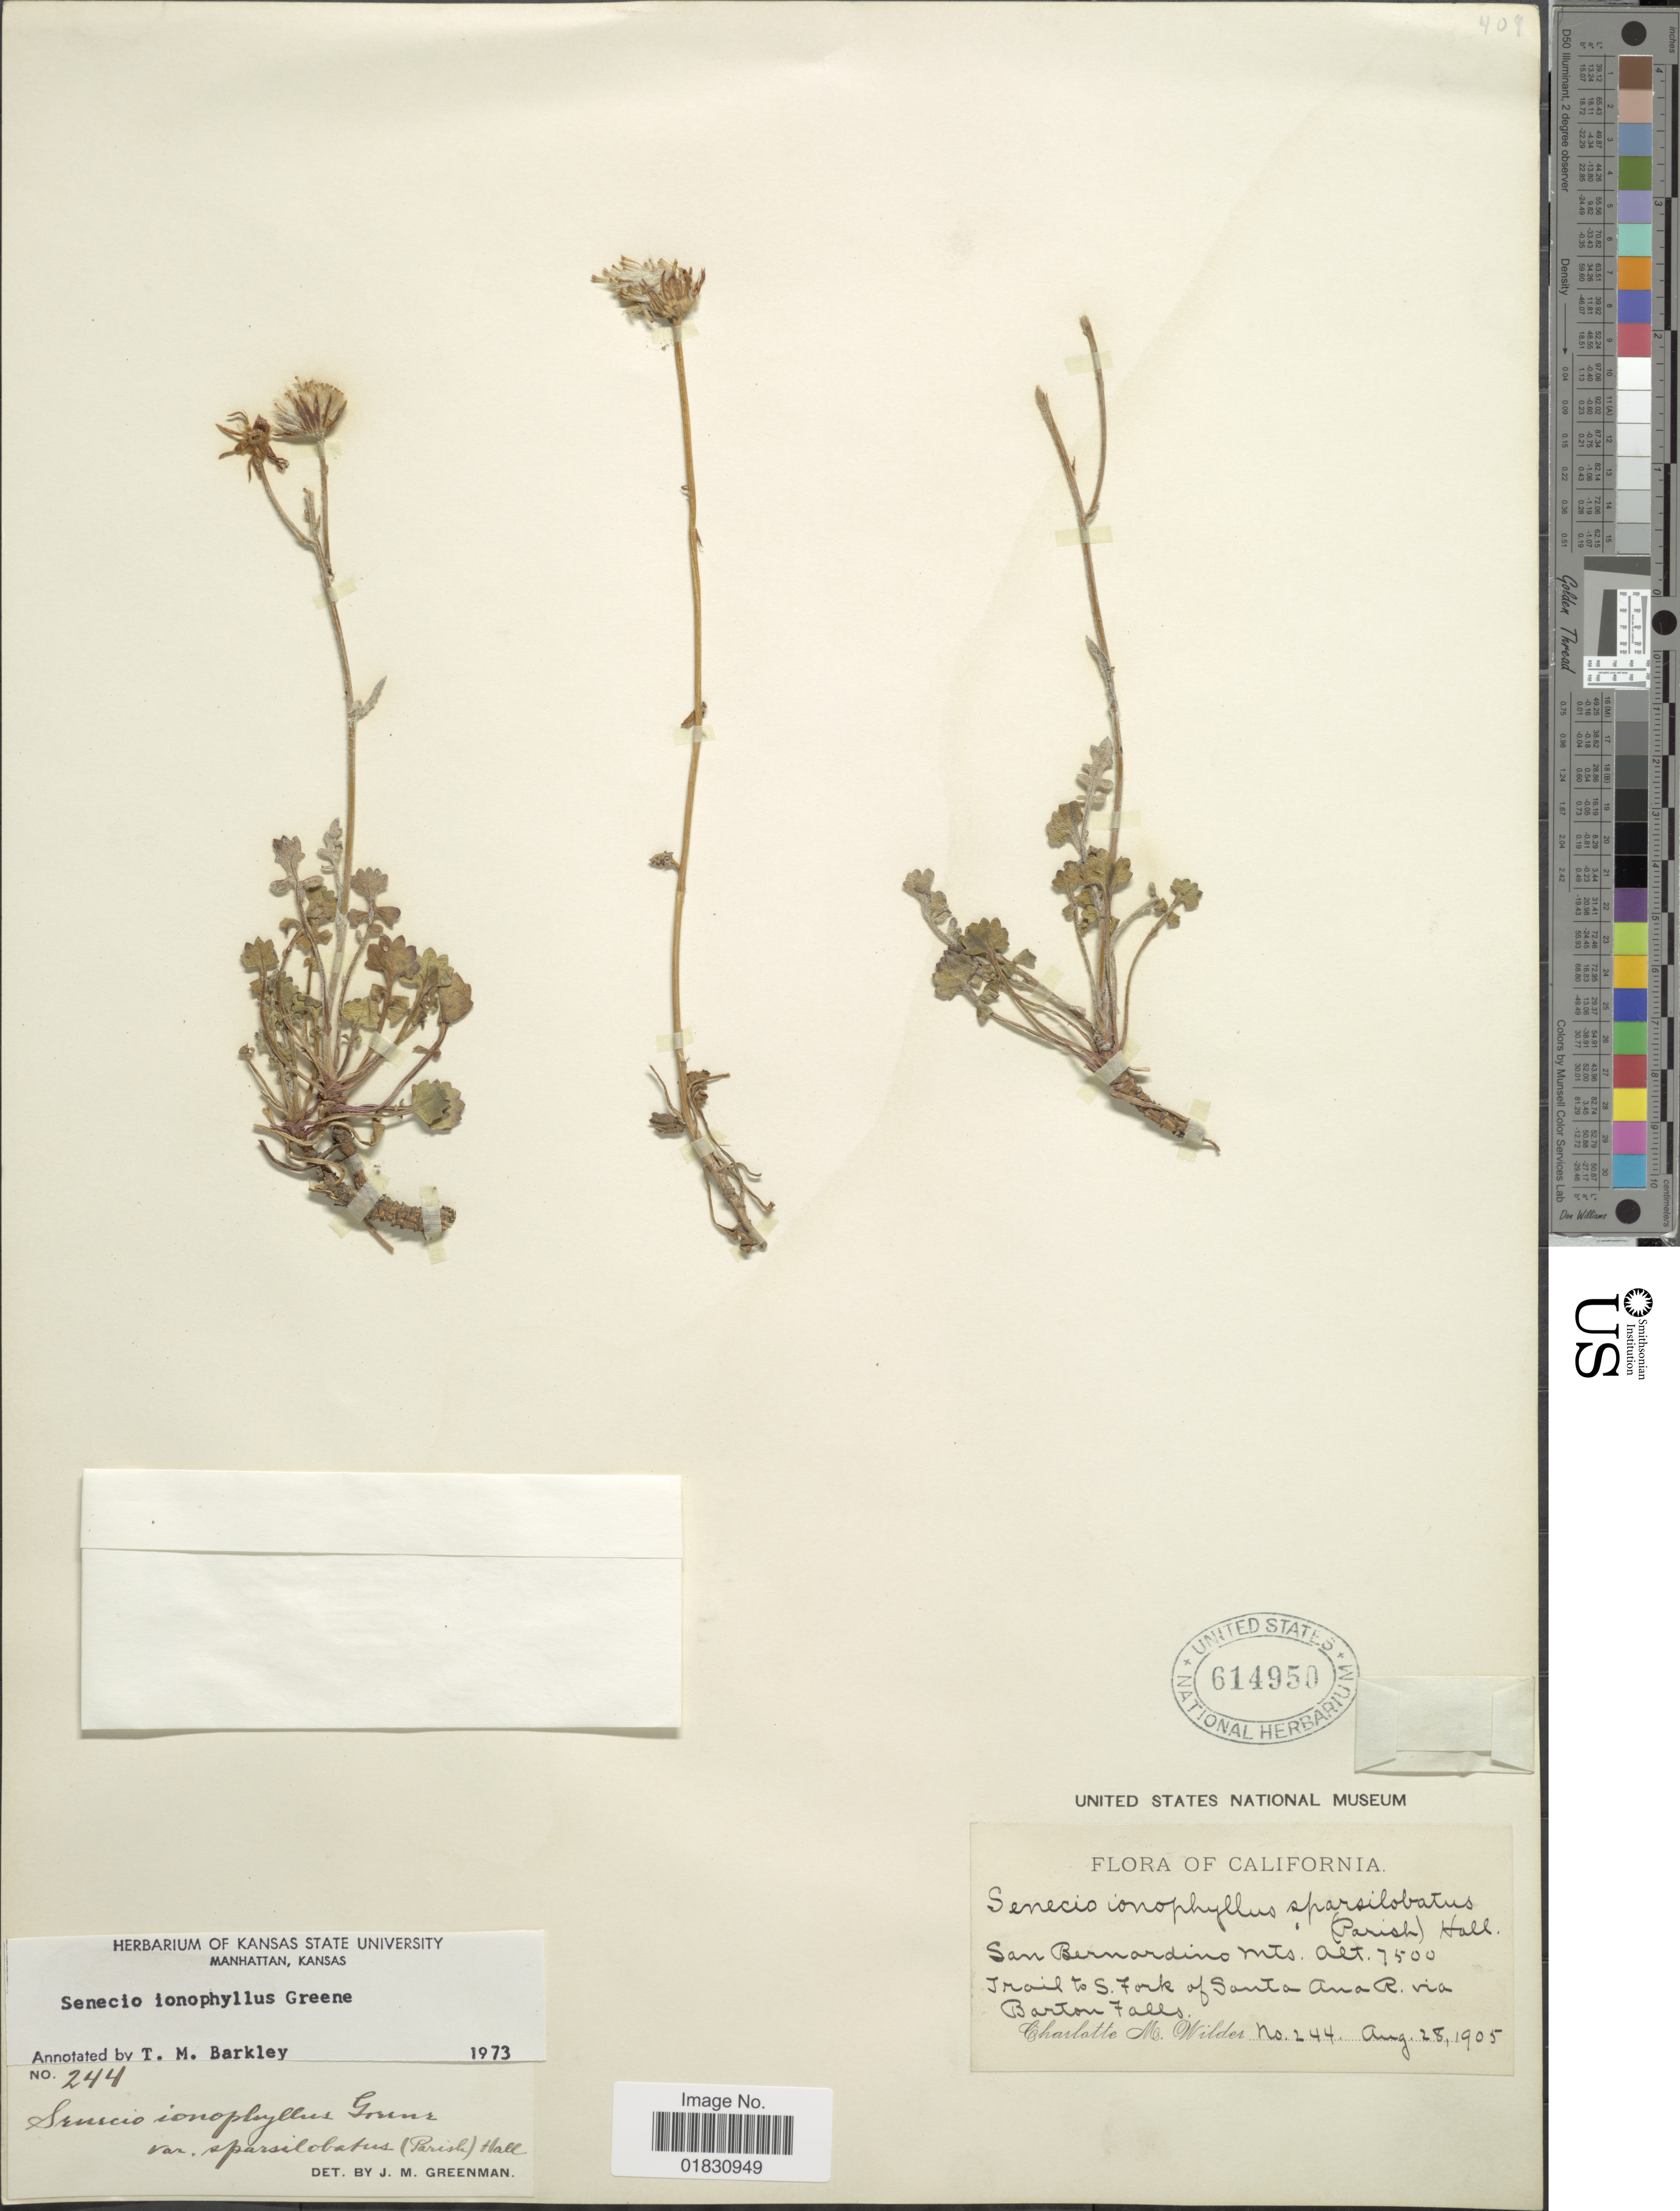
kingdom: Plantae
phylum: Tracheophyta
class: Magnoliopsida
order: Asterales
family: Asteraceae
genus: Packera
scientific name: Packera indecora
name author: (Greene) Á. Löve & D. Löve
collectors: C. Wilder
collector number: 244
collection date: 1905-08-28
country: United States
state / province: California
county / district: San Bernardino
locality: San Bernardino Mts., Trail to S. Fork of Santa Ana R. via Barton Falls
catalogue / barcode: US 614950